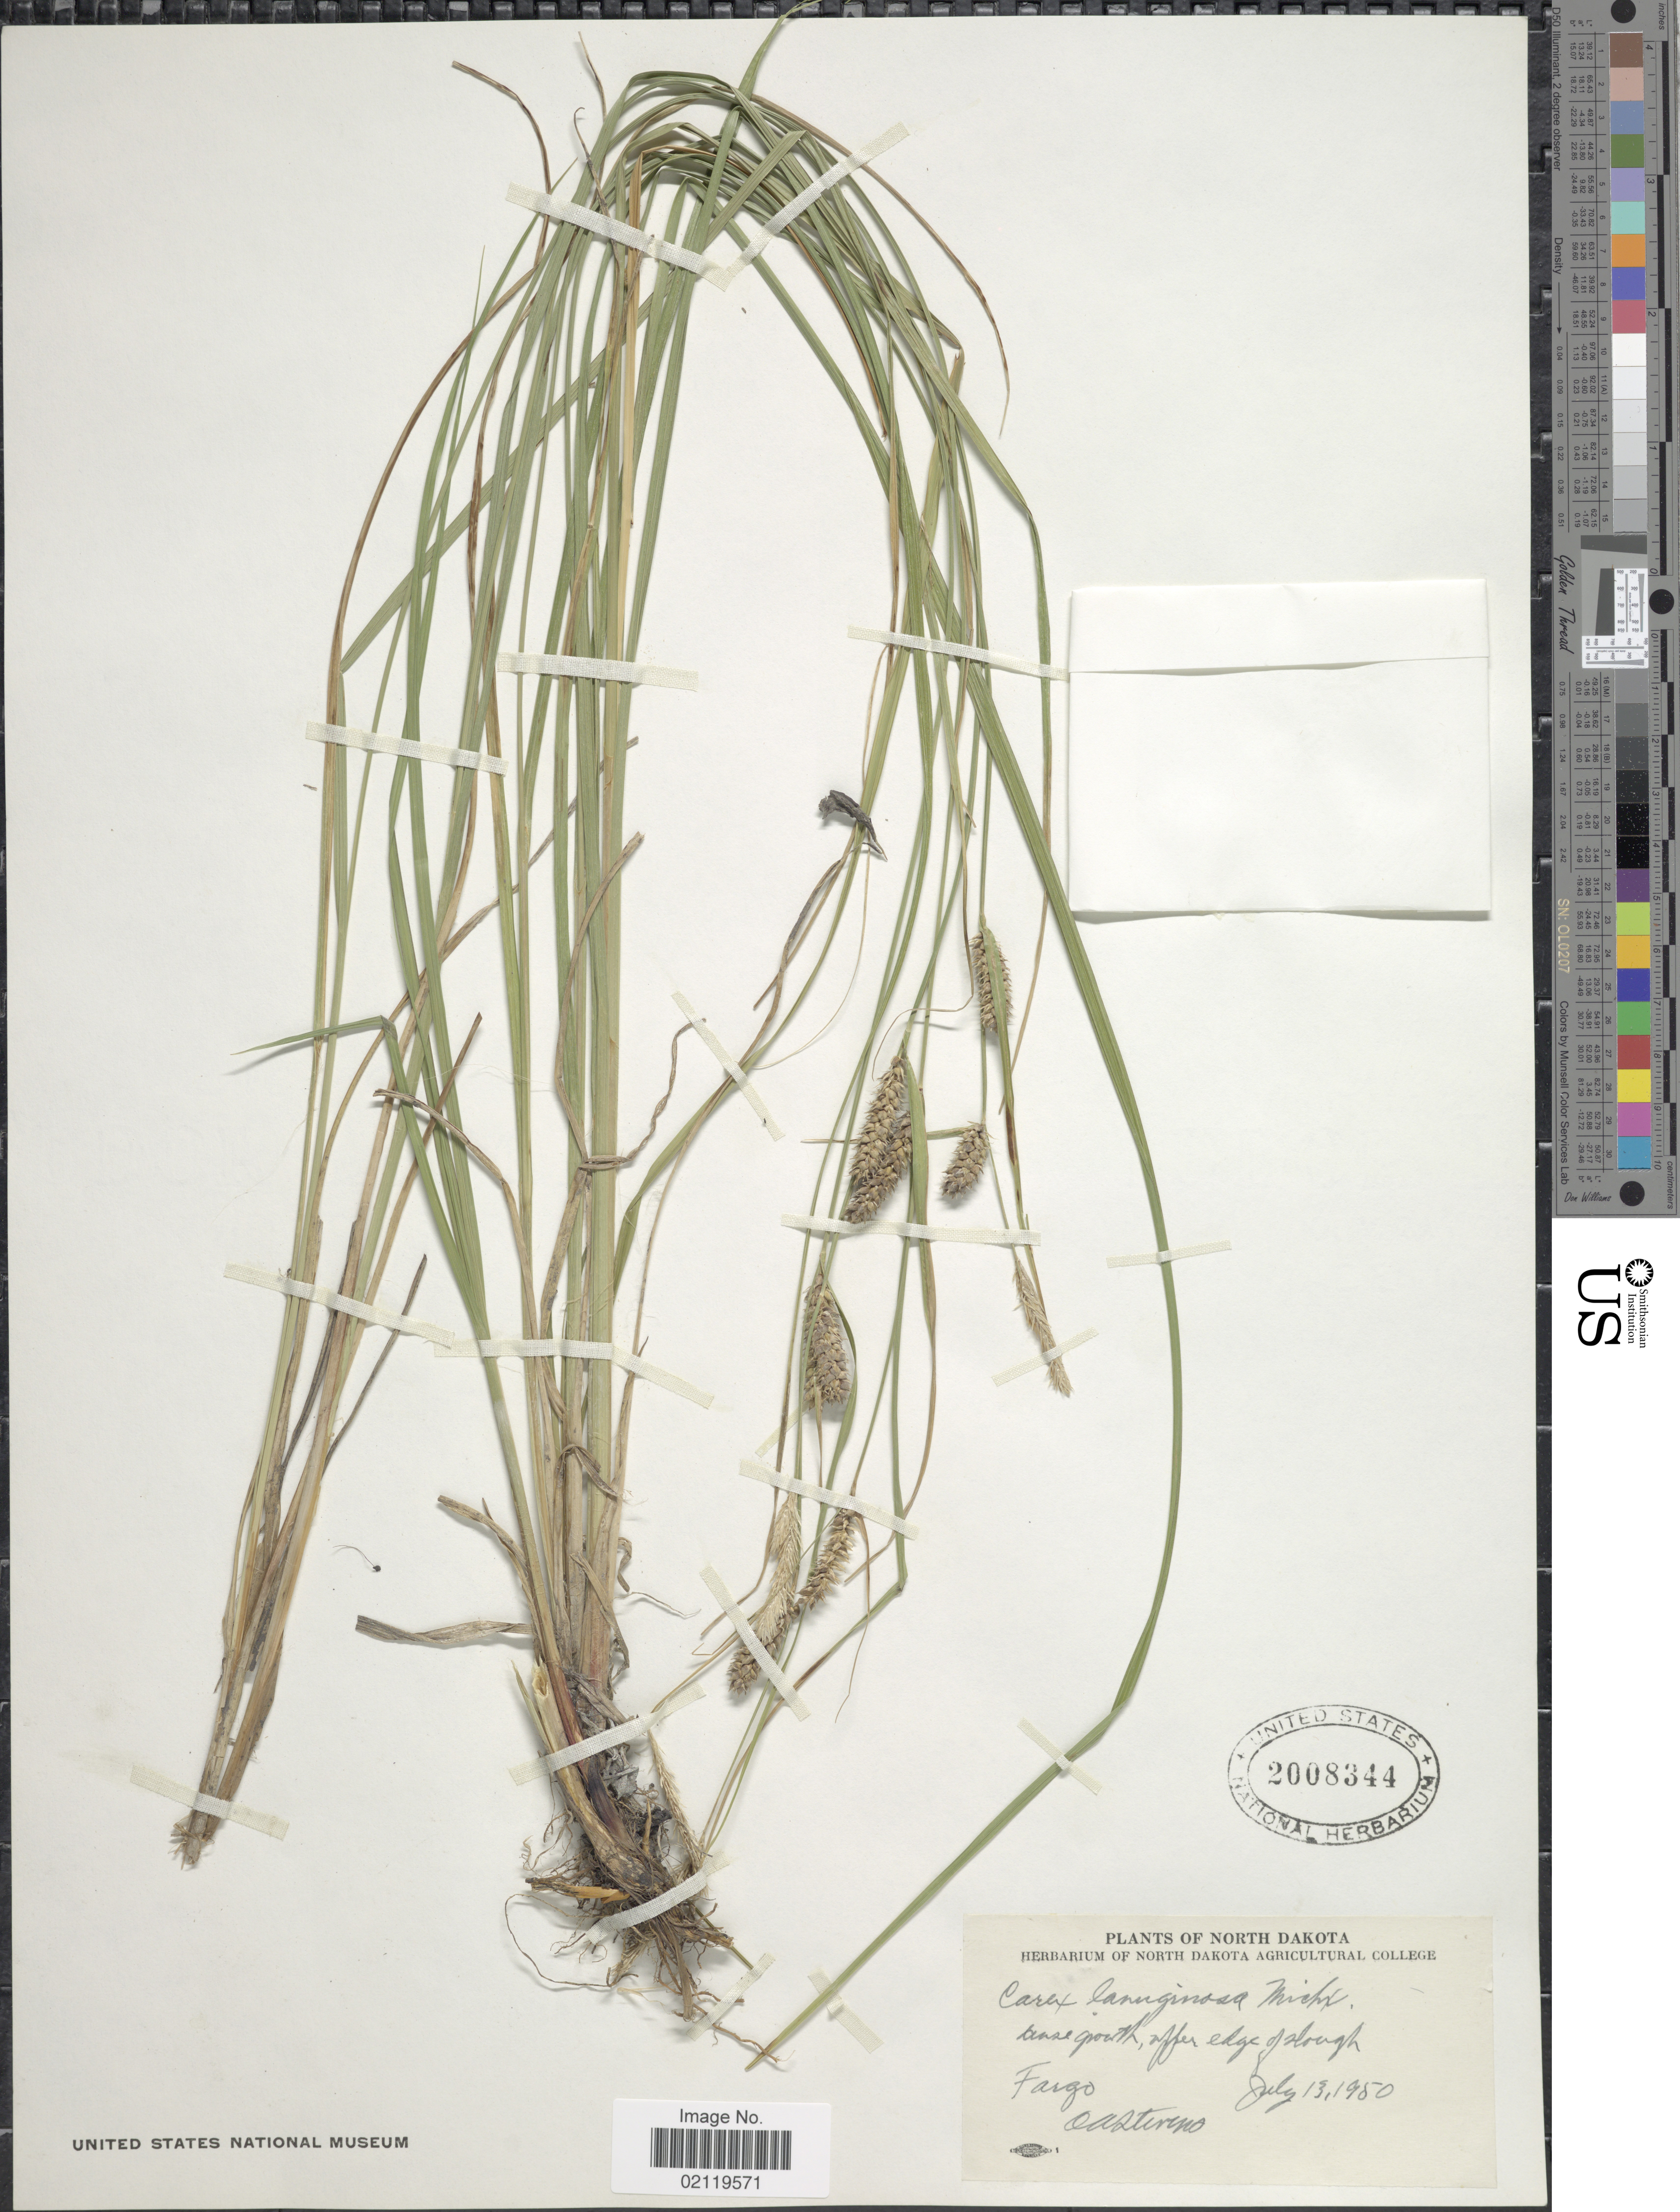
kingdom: Plantae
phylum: Tracheophyta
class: Liliopsida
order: Poales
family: Cyperaceae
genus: Carex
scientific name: Carex pellita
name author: Muhl. ex Willd.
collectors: O. A. Stevens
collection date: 1980-07-13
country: United States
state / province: North Dakota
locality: Dense growth, offer edge of slough. Fargo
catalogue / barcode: US 2008344